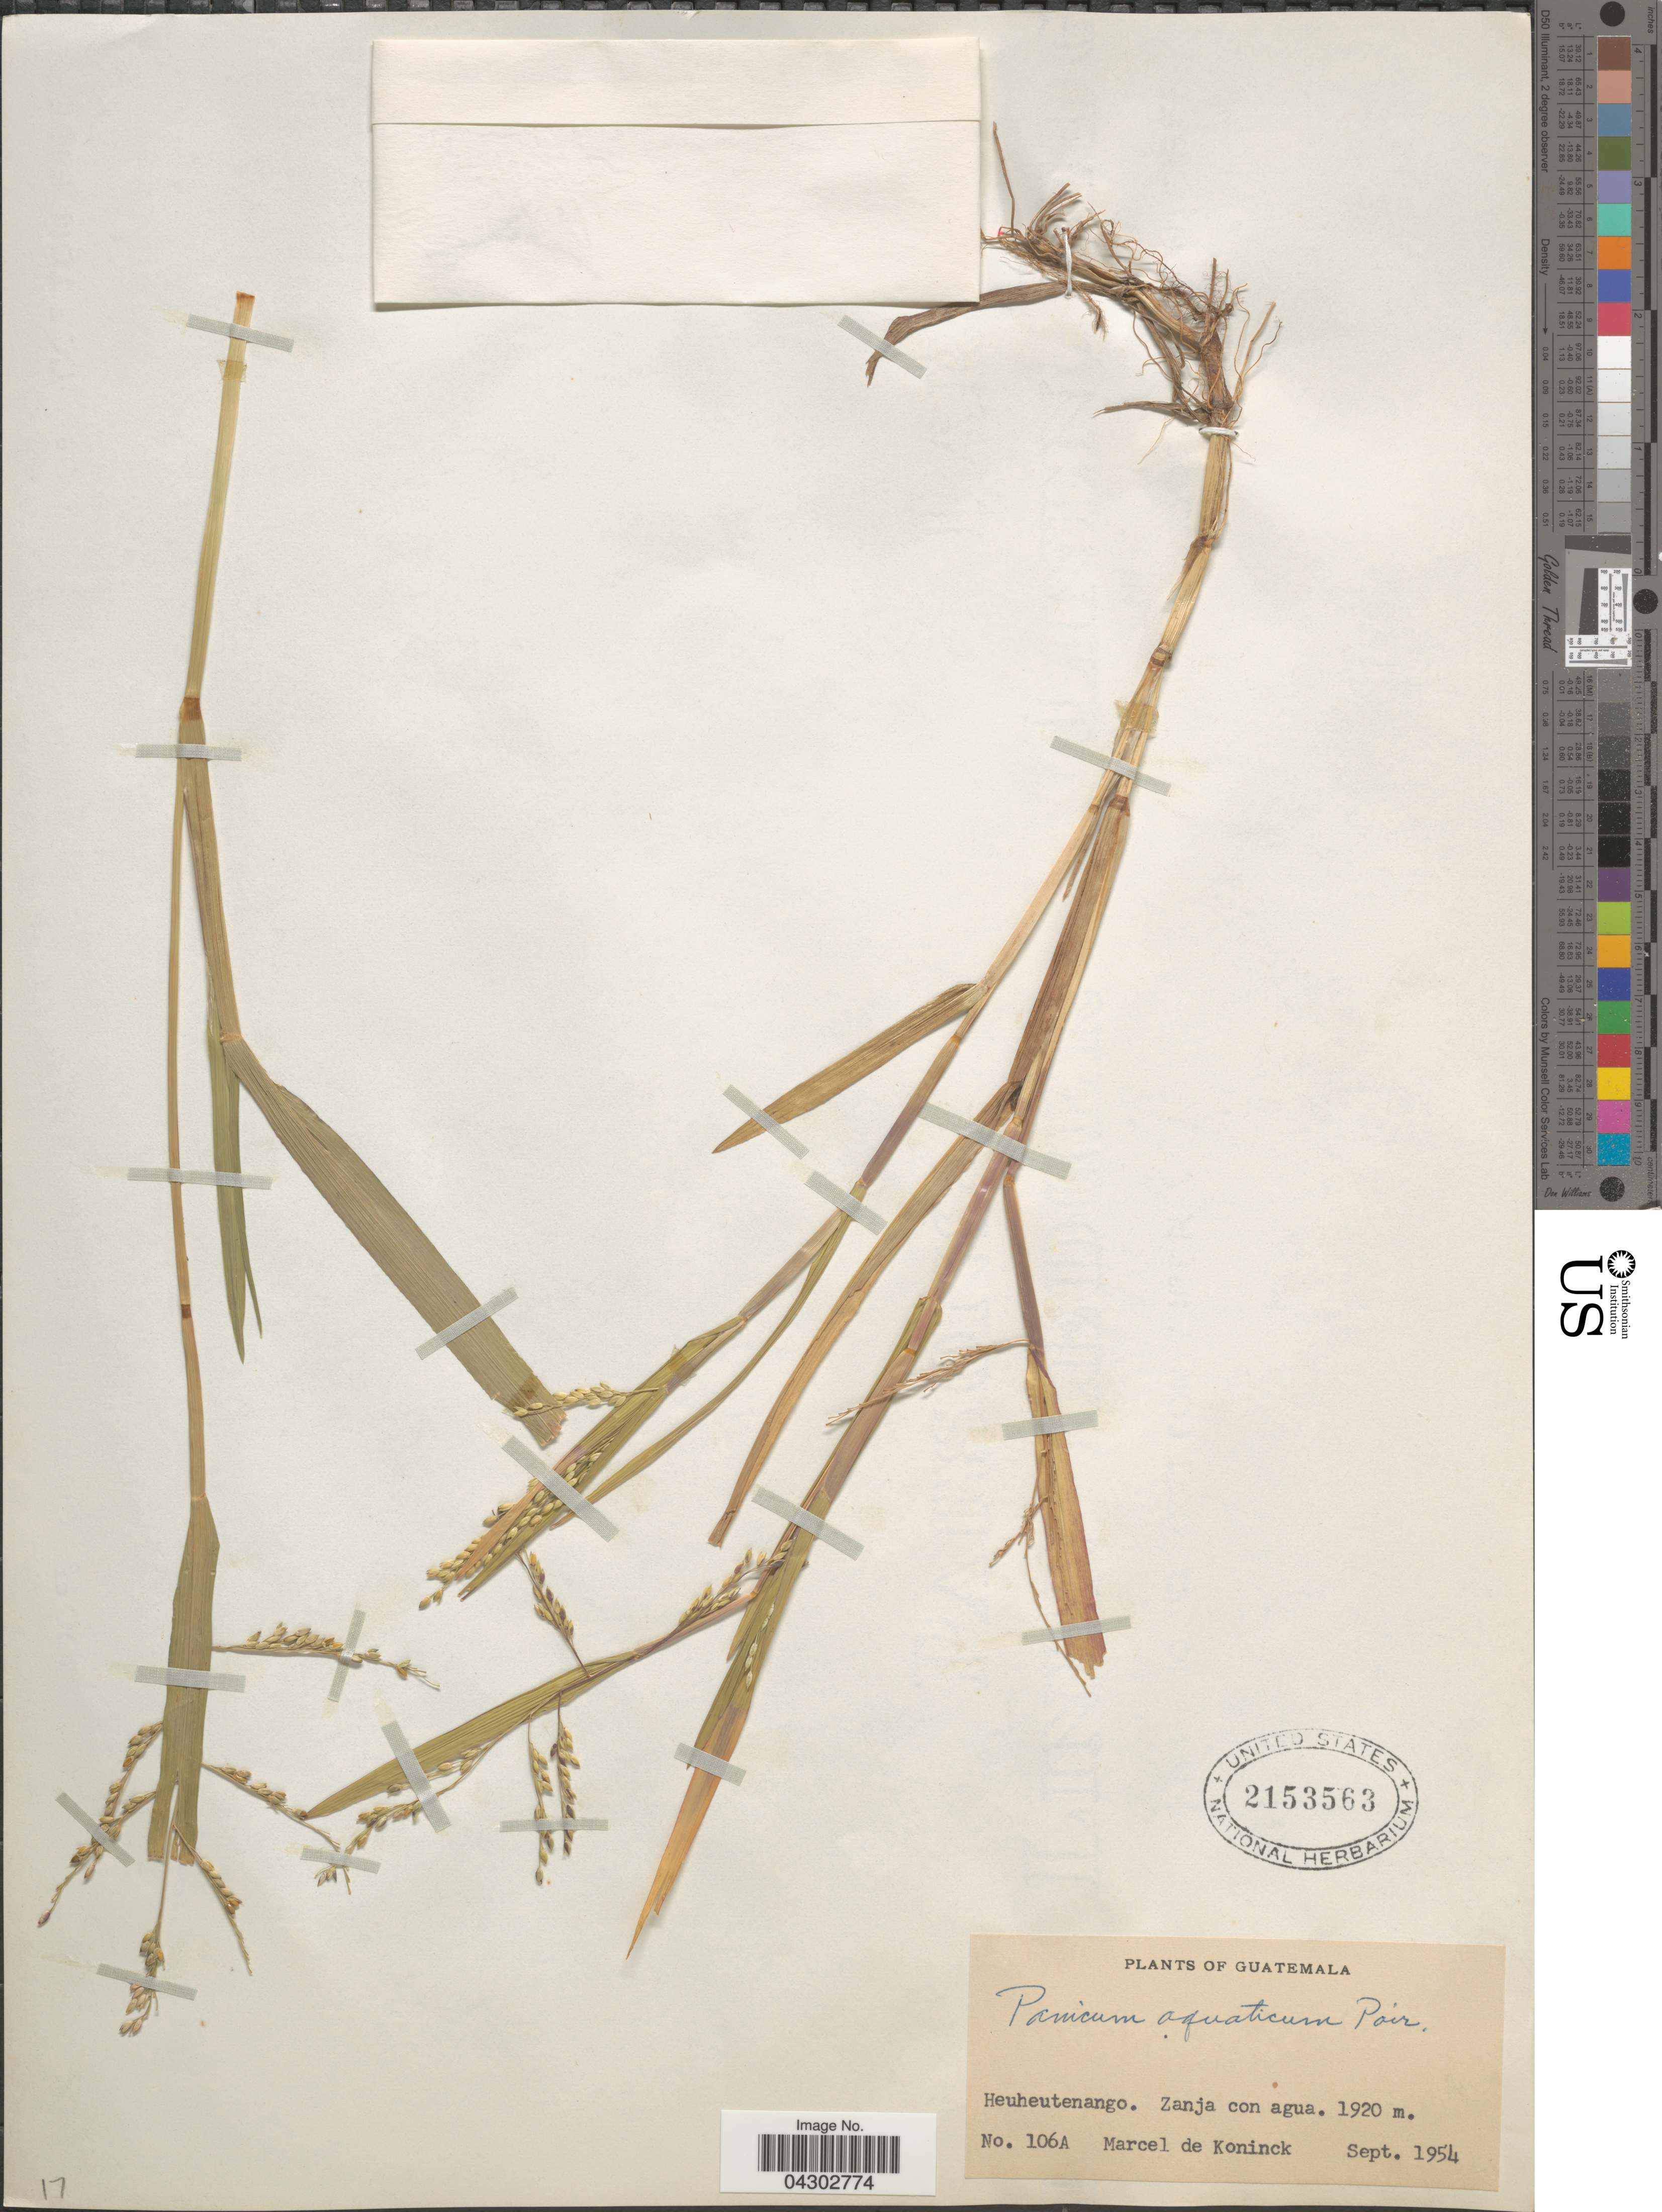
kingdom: Plantae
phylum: Tracheophyta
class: Liliopsida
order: Poales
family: Poaceae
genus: Panicum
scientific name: Panicum aquaticum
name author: Poir.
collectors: M. Koninck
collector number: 106A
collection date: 1954-09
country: Guatemala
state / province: Huehuetenango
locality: Zanja con agua.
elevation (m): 1920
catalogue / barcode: US 2153563